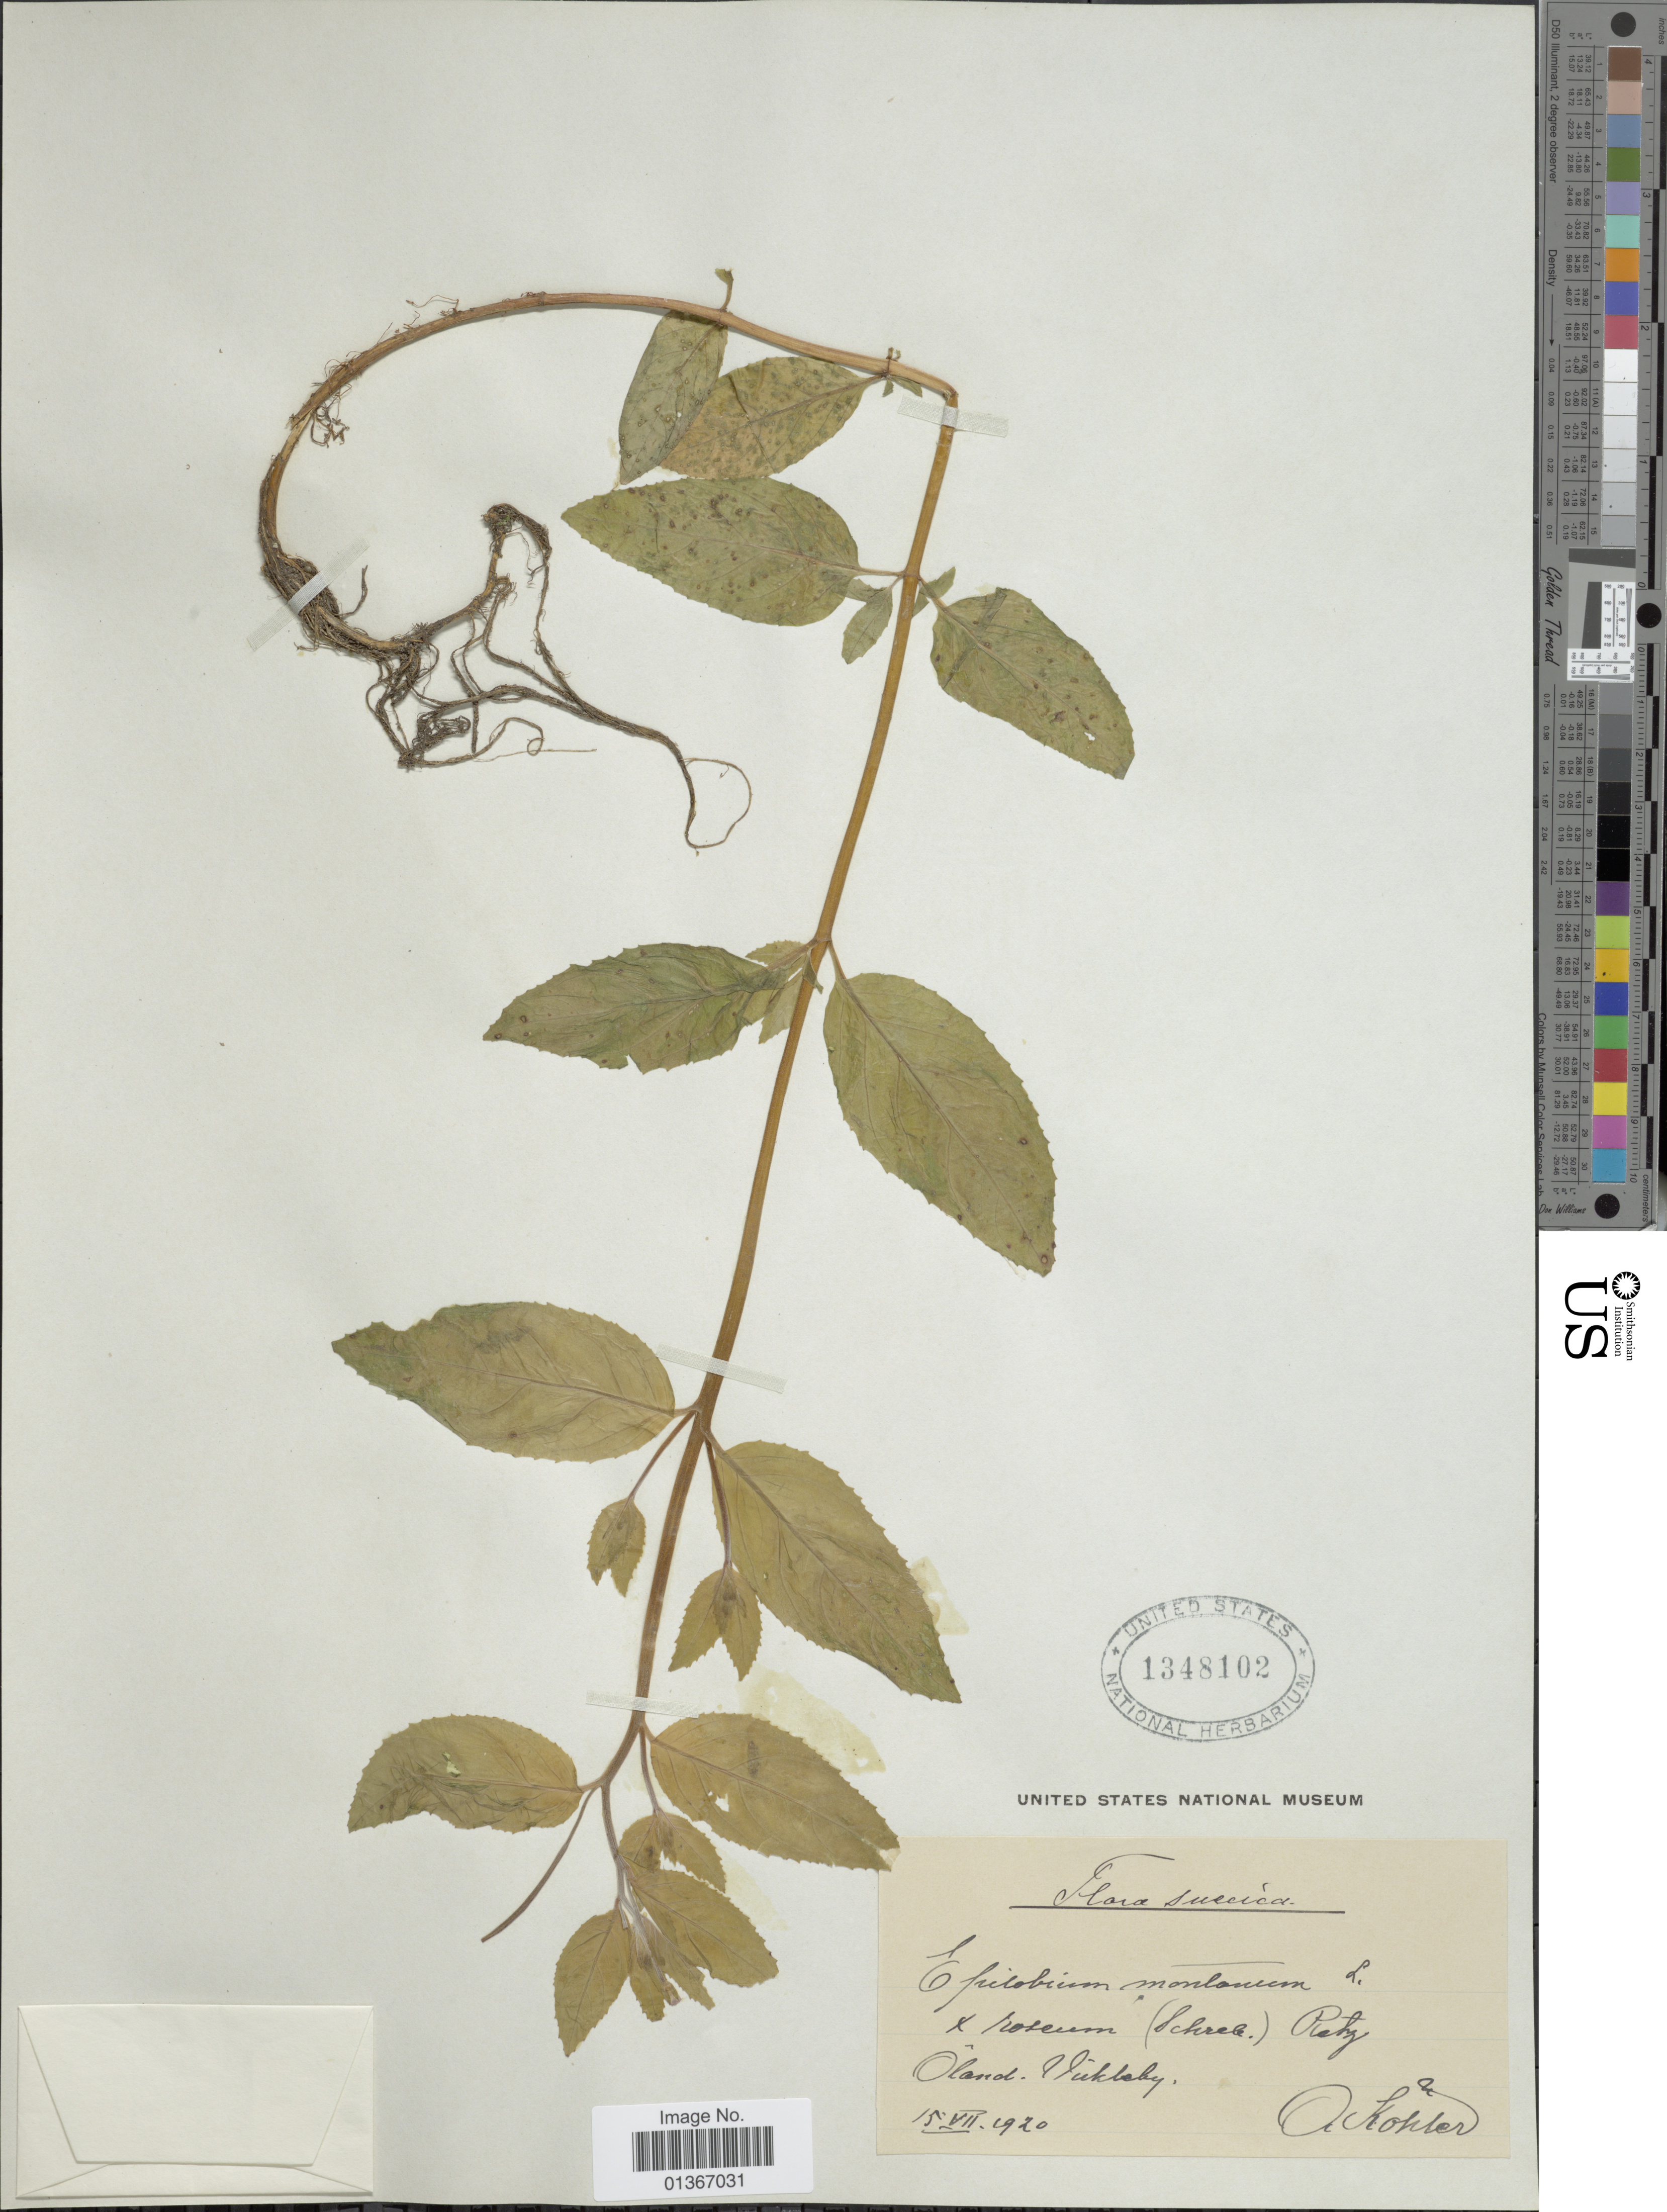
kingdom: Plantae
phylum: Tracheophyta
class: Magnoliopsida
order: Myrtales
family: Onagraceae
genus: Epilobium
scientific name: Epilobium montanum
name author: L.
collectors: O. Köhler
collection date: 1920-07-15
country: Sweden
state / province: Kalmar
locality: Öland. Vickleby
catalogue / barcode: US 1348102